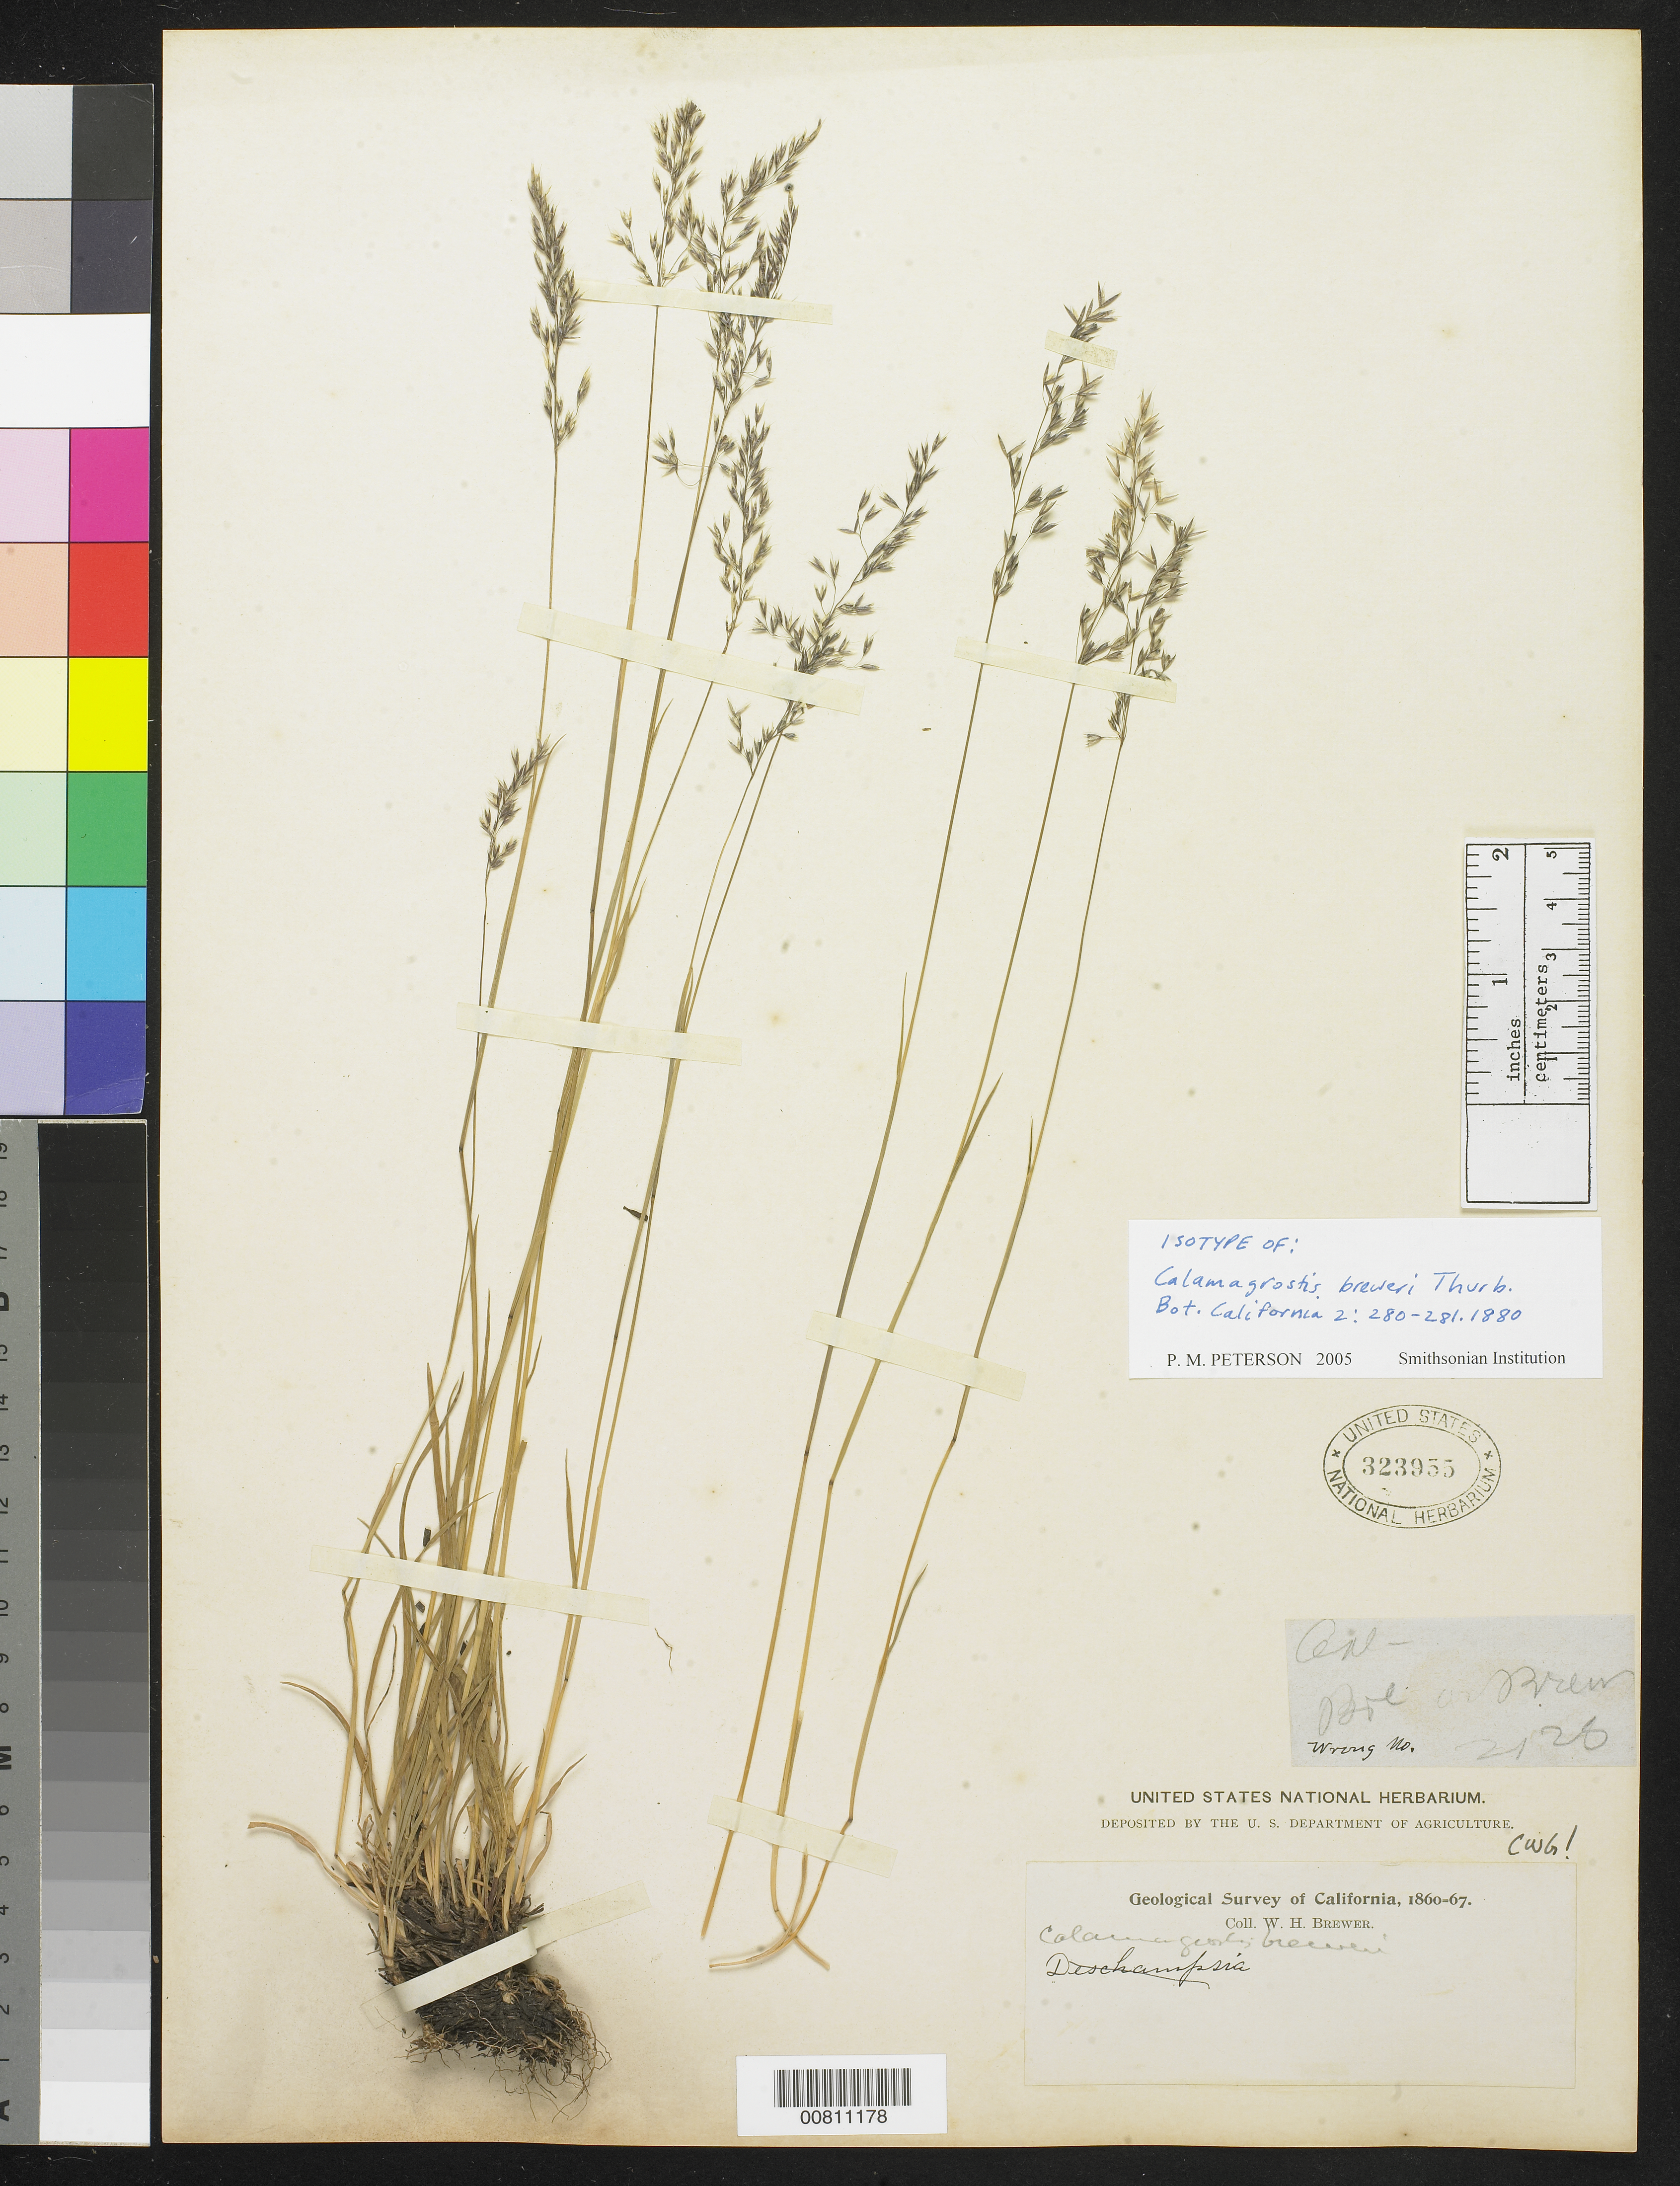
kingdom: Plantae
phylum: Tracheophyta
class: Liliopsida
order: Poales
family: Poaceae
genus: Calamagrostis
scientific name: Calamagrostis breweri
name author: Thurb.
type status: Isotype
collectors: W. H. Brewer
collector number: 2128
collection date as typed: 1860 to -- --- 1867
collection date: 1860/1867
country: United States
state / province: California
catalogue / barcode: US 323955